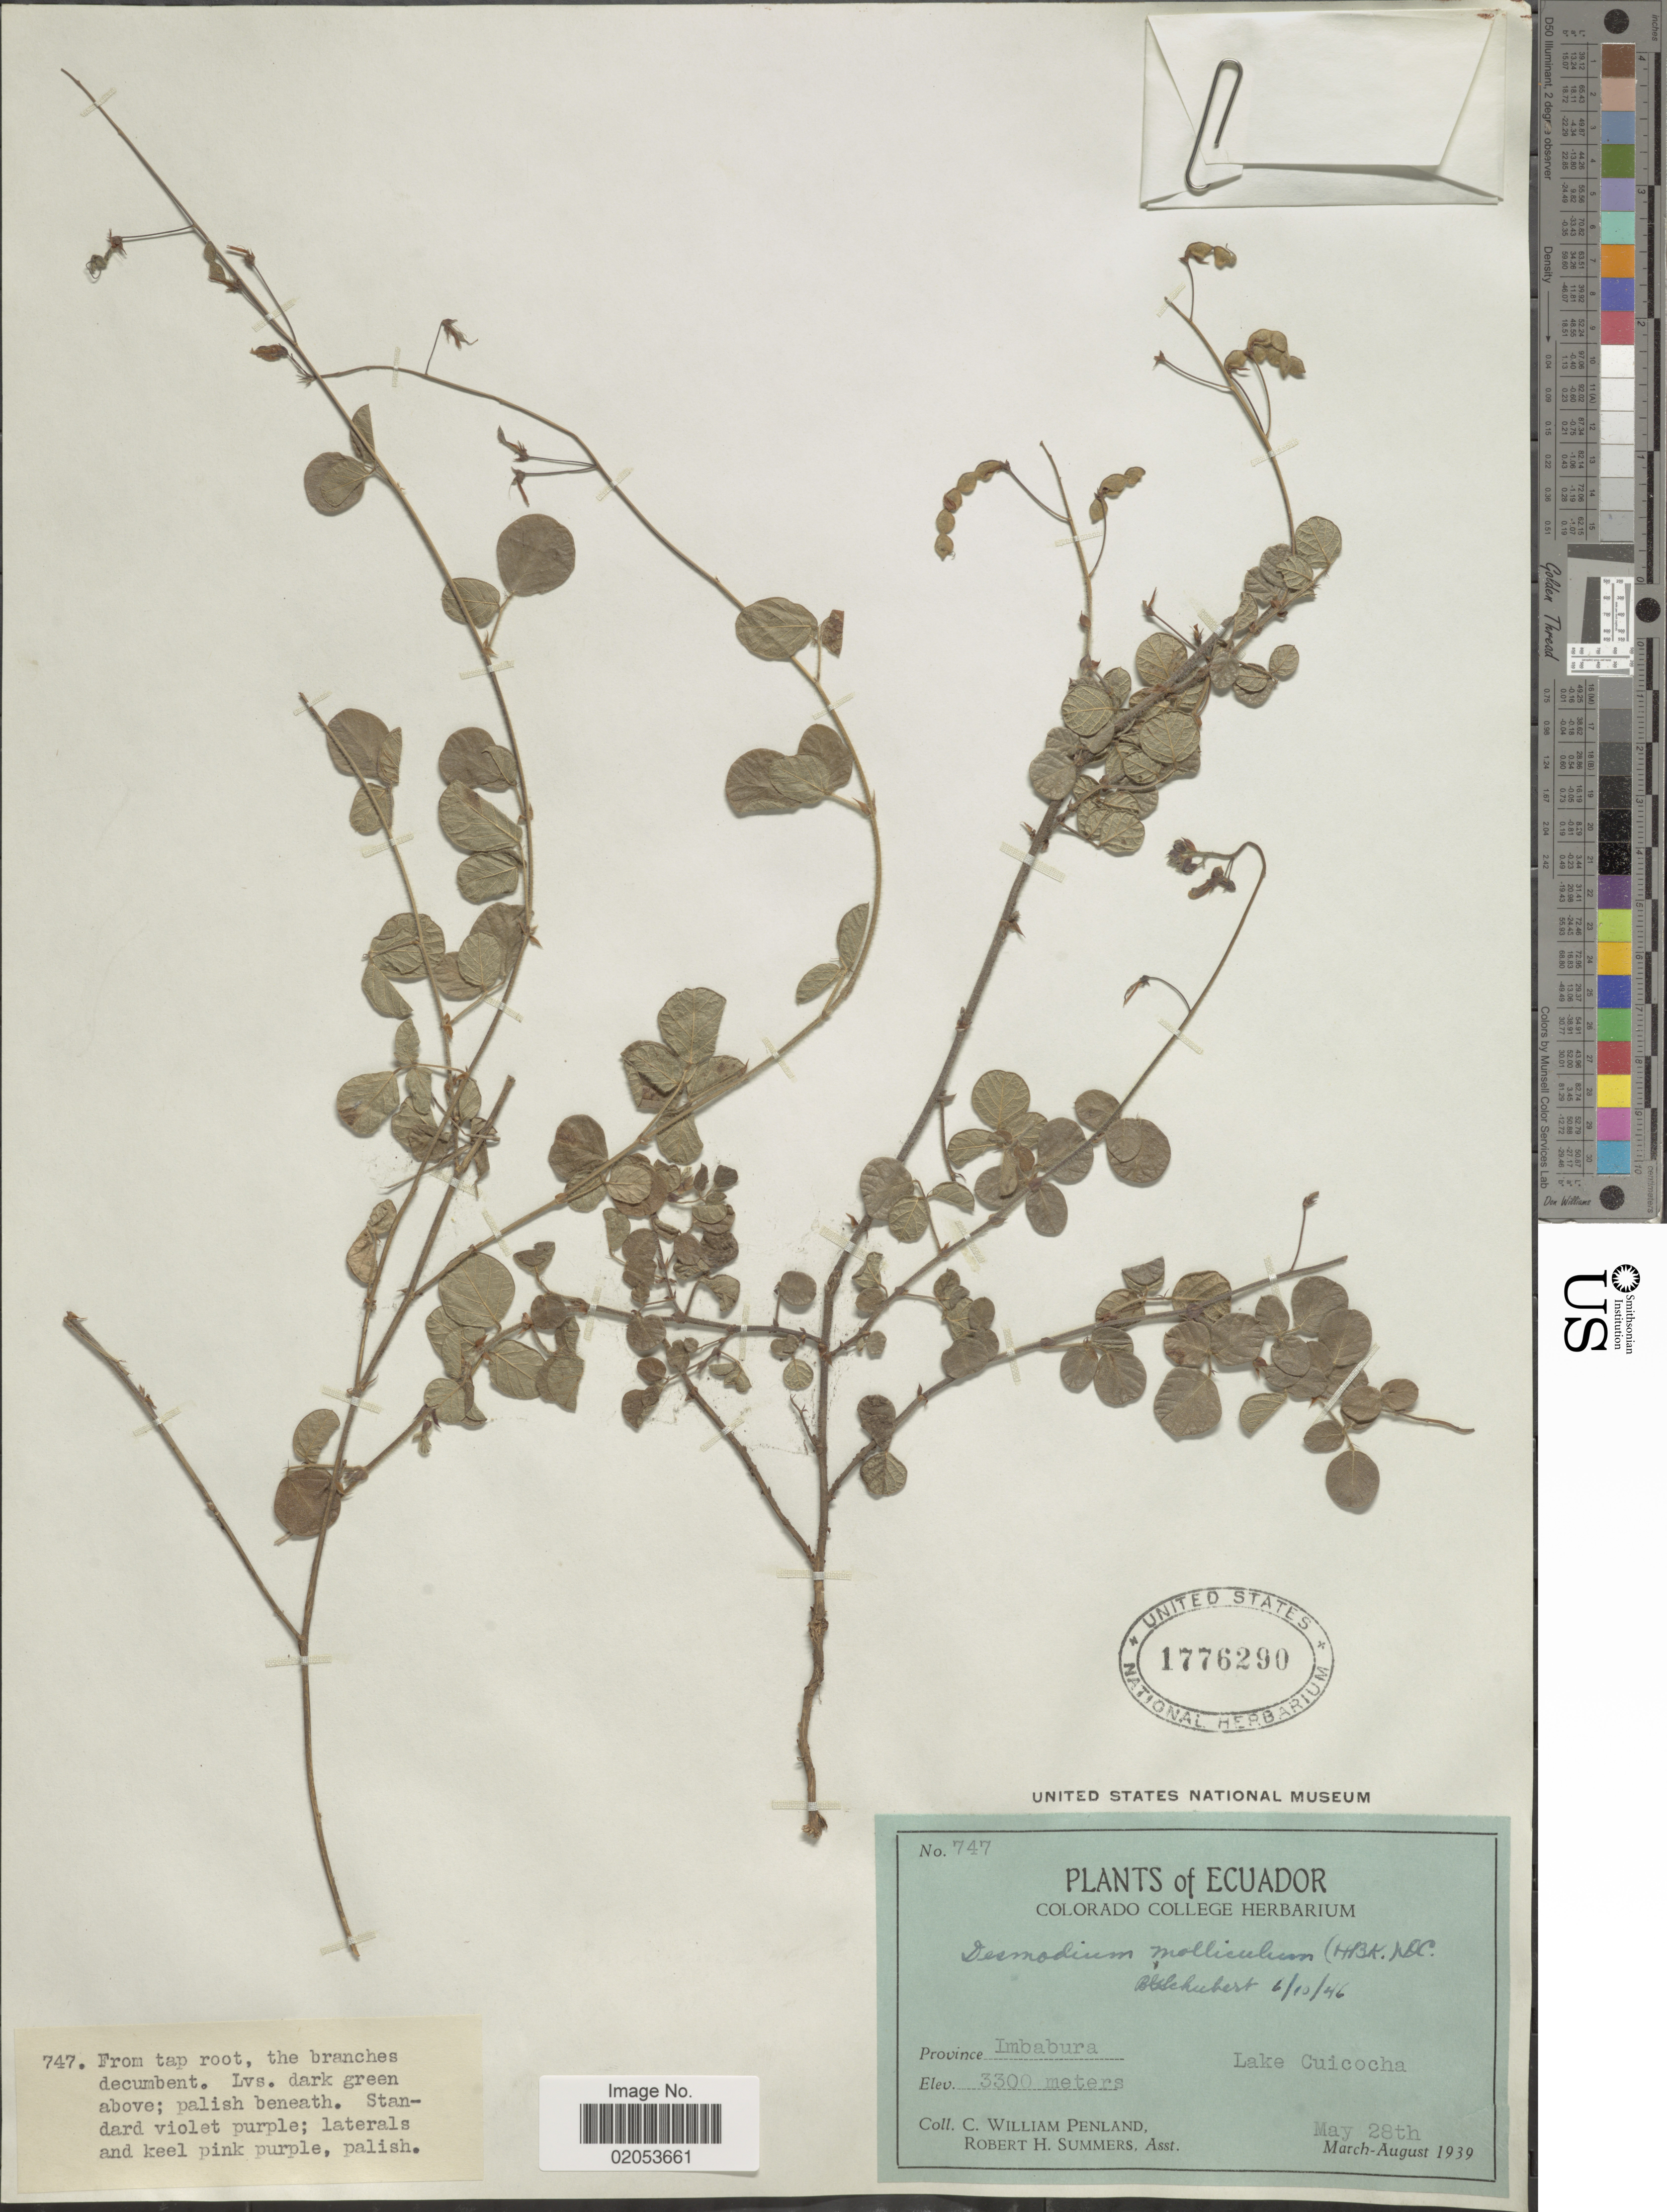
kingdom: Plantae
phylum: Tracheophyta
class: Magnoliopsida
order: Fabales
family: Fabaceae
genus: Desmodium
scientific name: Desmodium molliculum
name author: (Kunth) DC.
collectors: C. W. Penland & R. Summers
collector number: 747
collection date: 1939-05-28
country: Ecuador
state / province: Imbabura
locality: Lake Cuicocha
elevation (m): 3300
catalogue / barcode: US 1776290